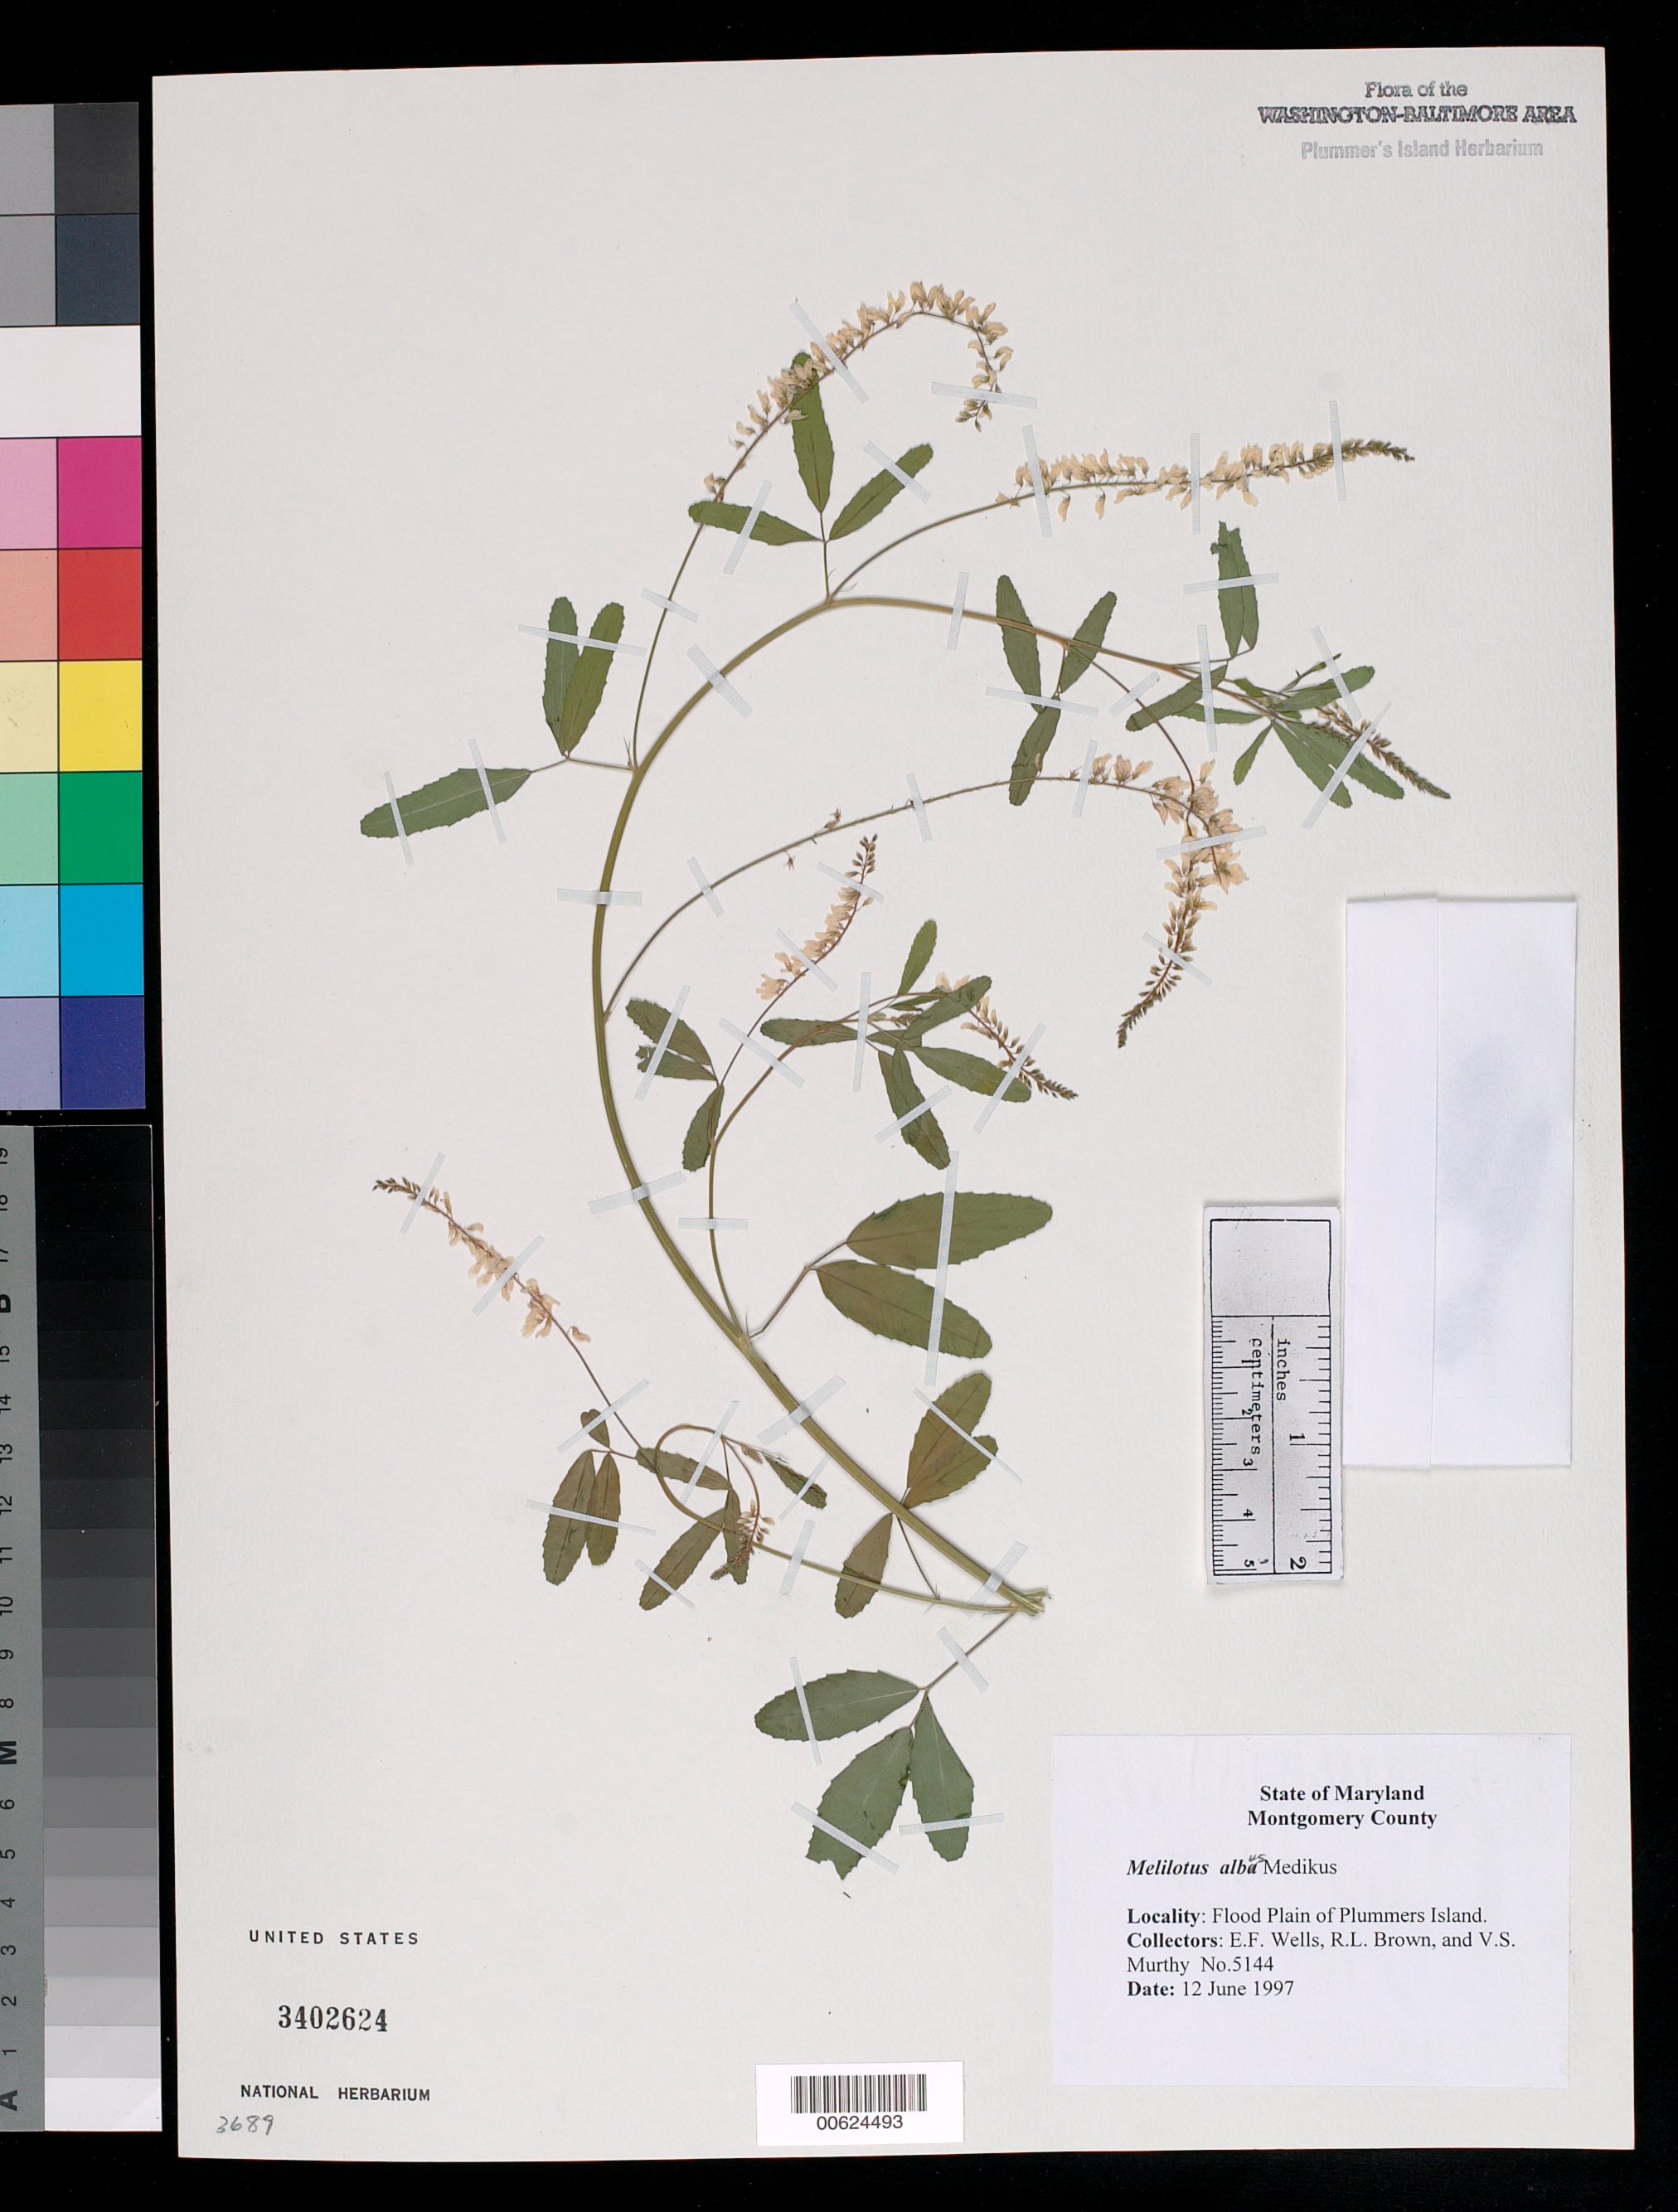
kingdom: Plantae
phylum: Tracheophyta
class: Magnoliopsida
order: Fabales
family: Fabaceae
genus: Melilotus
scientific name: Melilotus albus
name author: Medik.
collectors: E. F. Wells, R. L. Brown & V. S. Murthy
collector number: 5144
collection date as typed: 12 Jun 1997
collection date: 1997-06-12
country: United States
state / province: Maryland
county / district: Montgomery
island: Plummers Island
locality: Flood plain of Plummers Island Plummers Island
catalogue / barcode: US 3402624